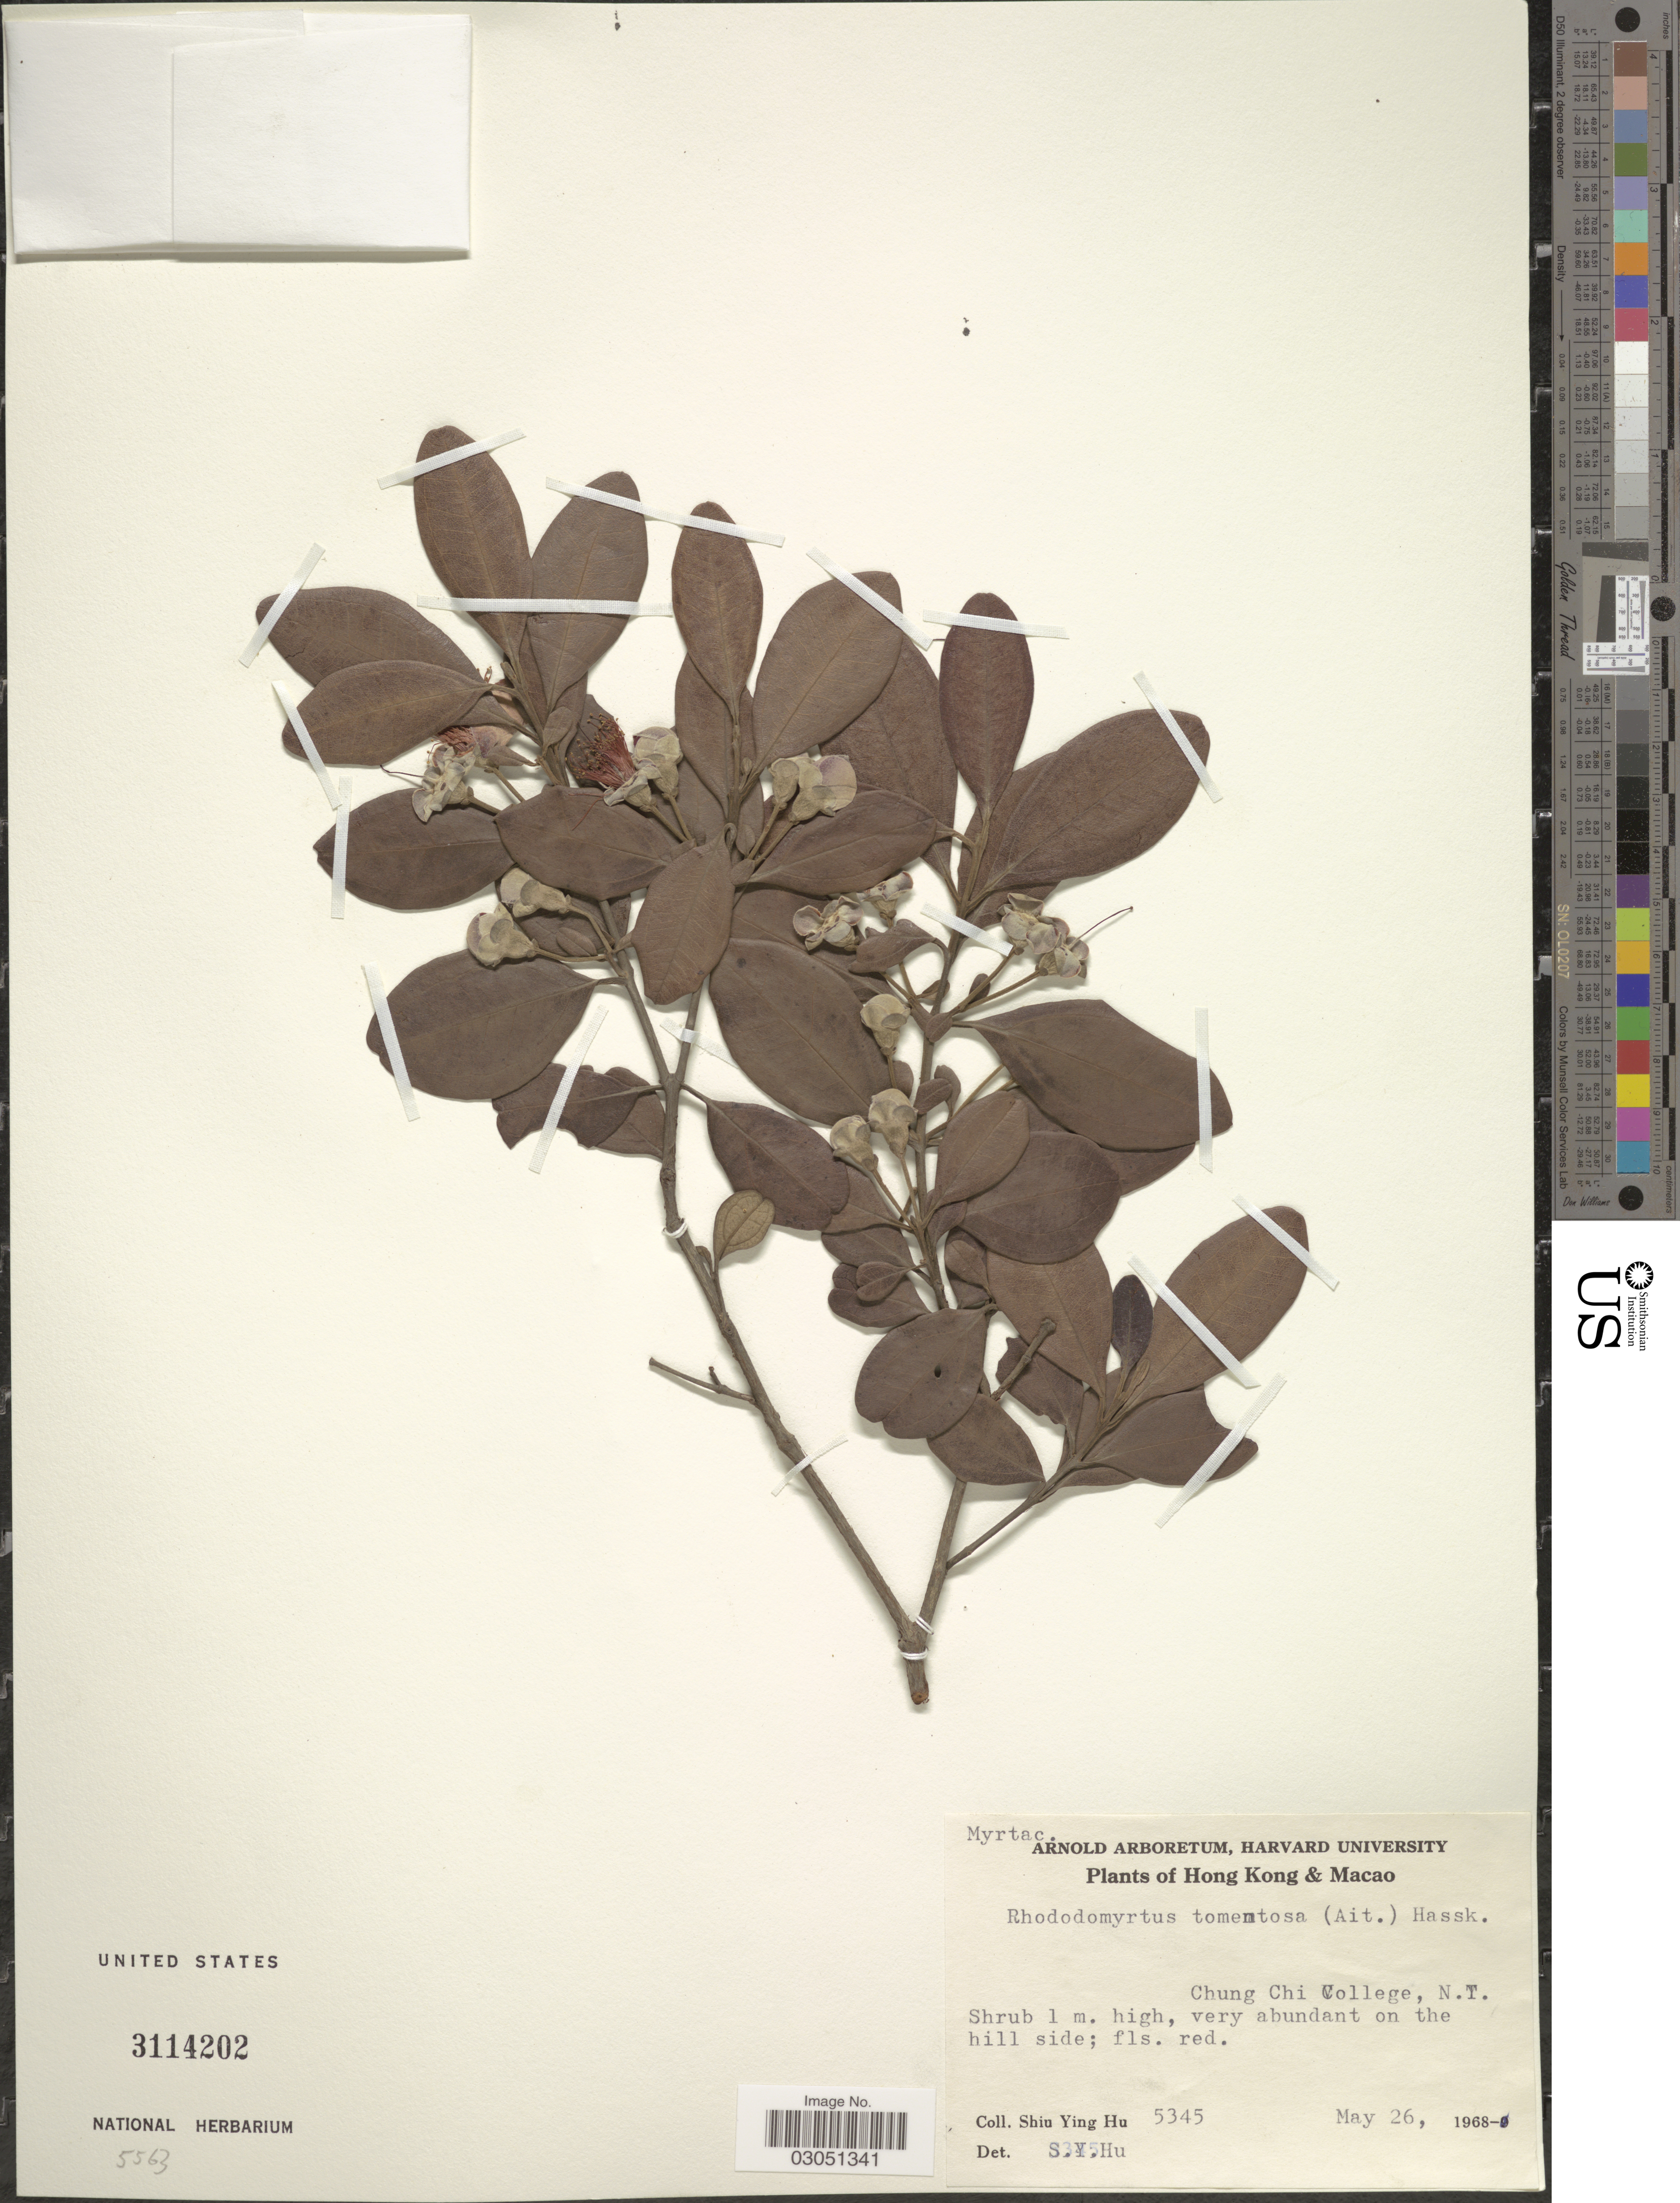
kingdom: Plantae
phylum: Tracheophyta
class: Magnoliopsida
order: Myrtales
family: Myrtaceae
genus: Rhodomyrtus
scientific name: Rhodomyrtus tomentosa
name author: (Aiton) Hassk.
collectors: S. Y. Hu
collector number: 5345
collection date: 1968-05-26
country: China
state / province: Hong Kong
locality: Macao, Chung Chi College, N.T.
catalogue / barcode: US 3114202